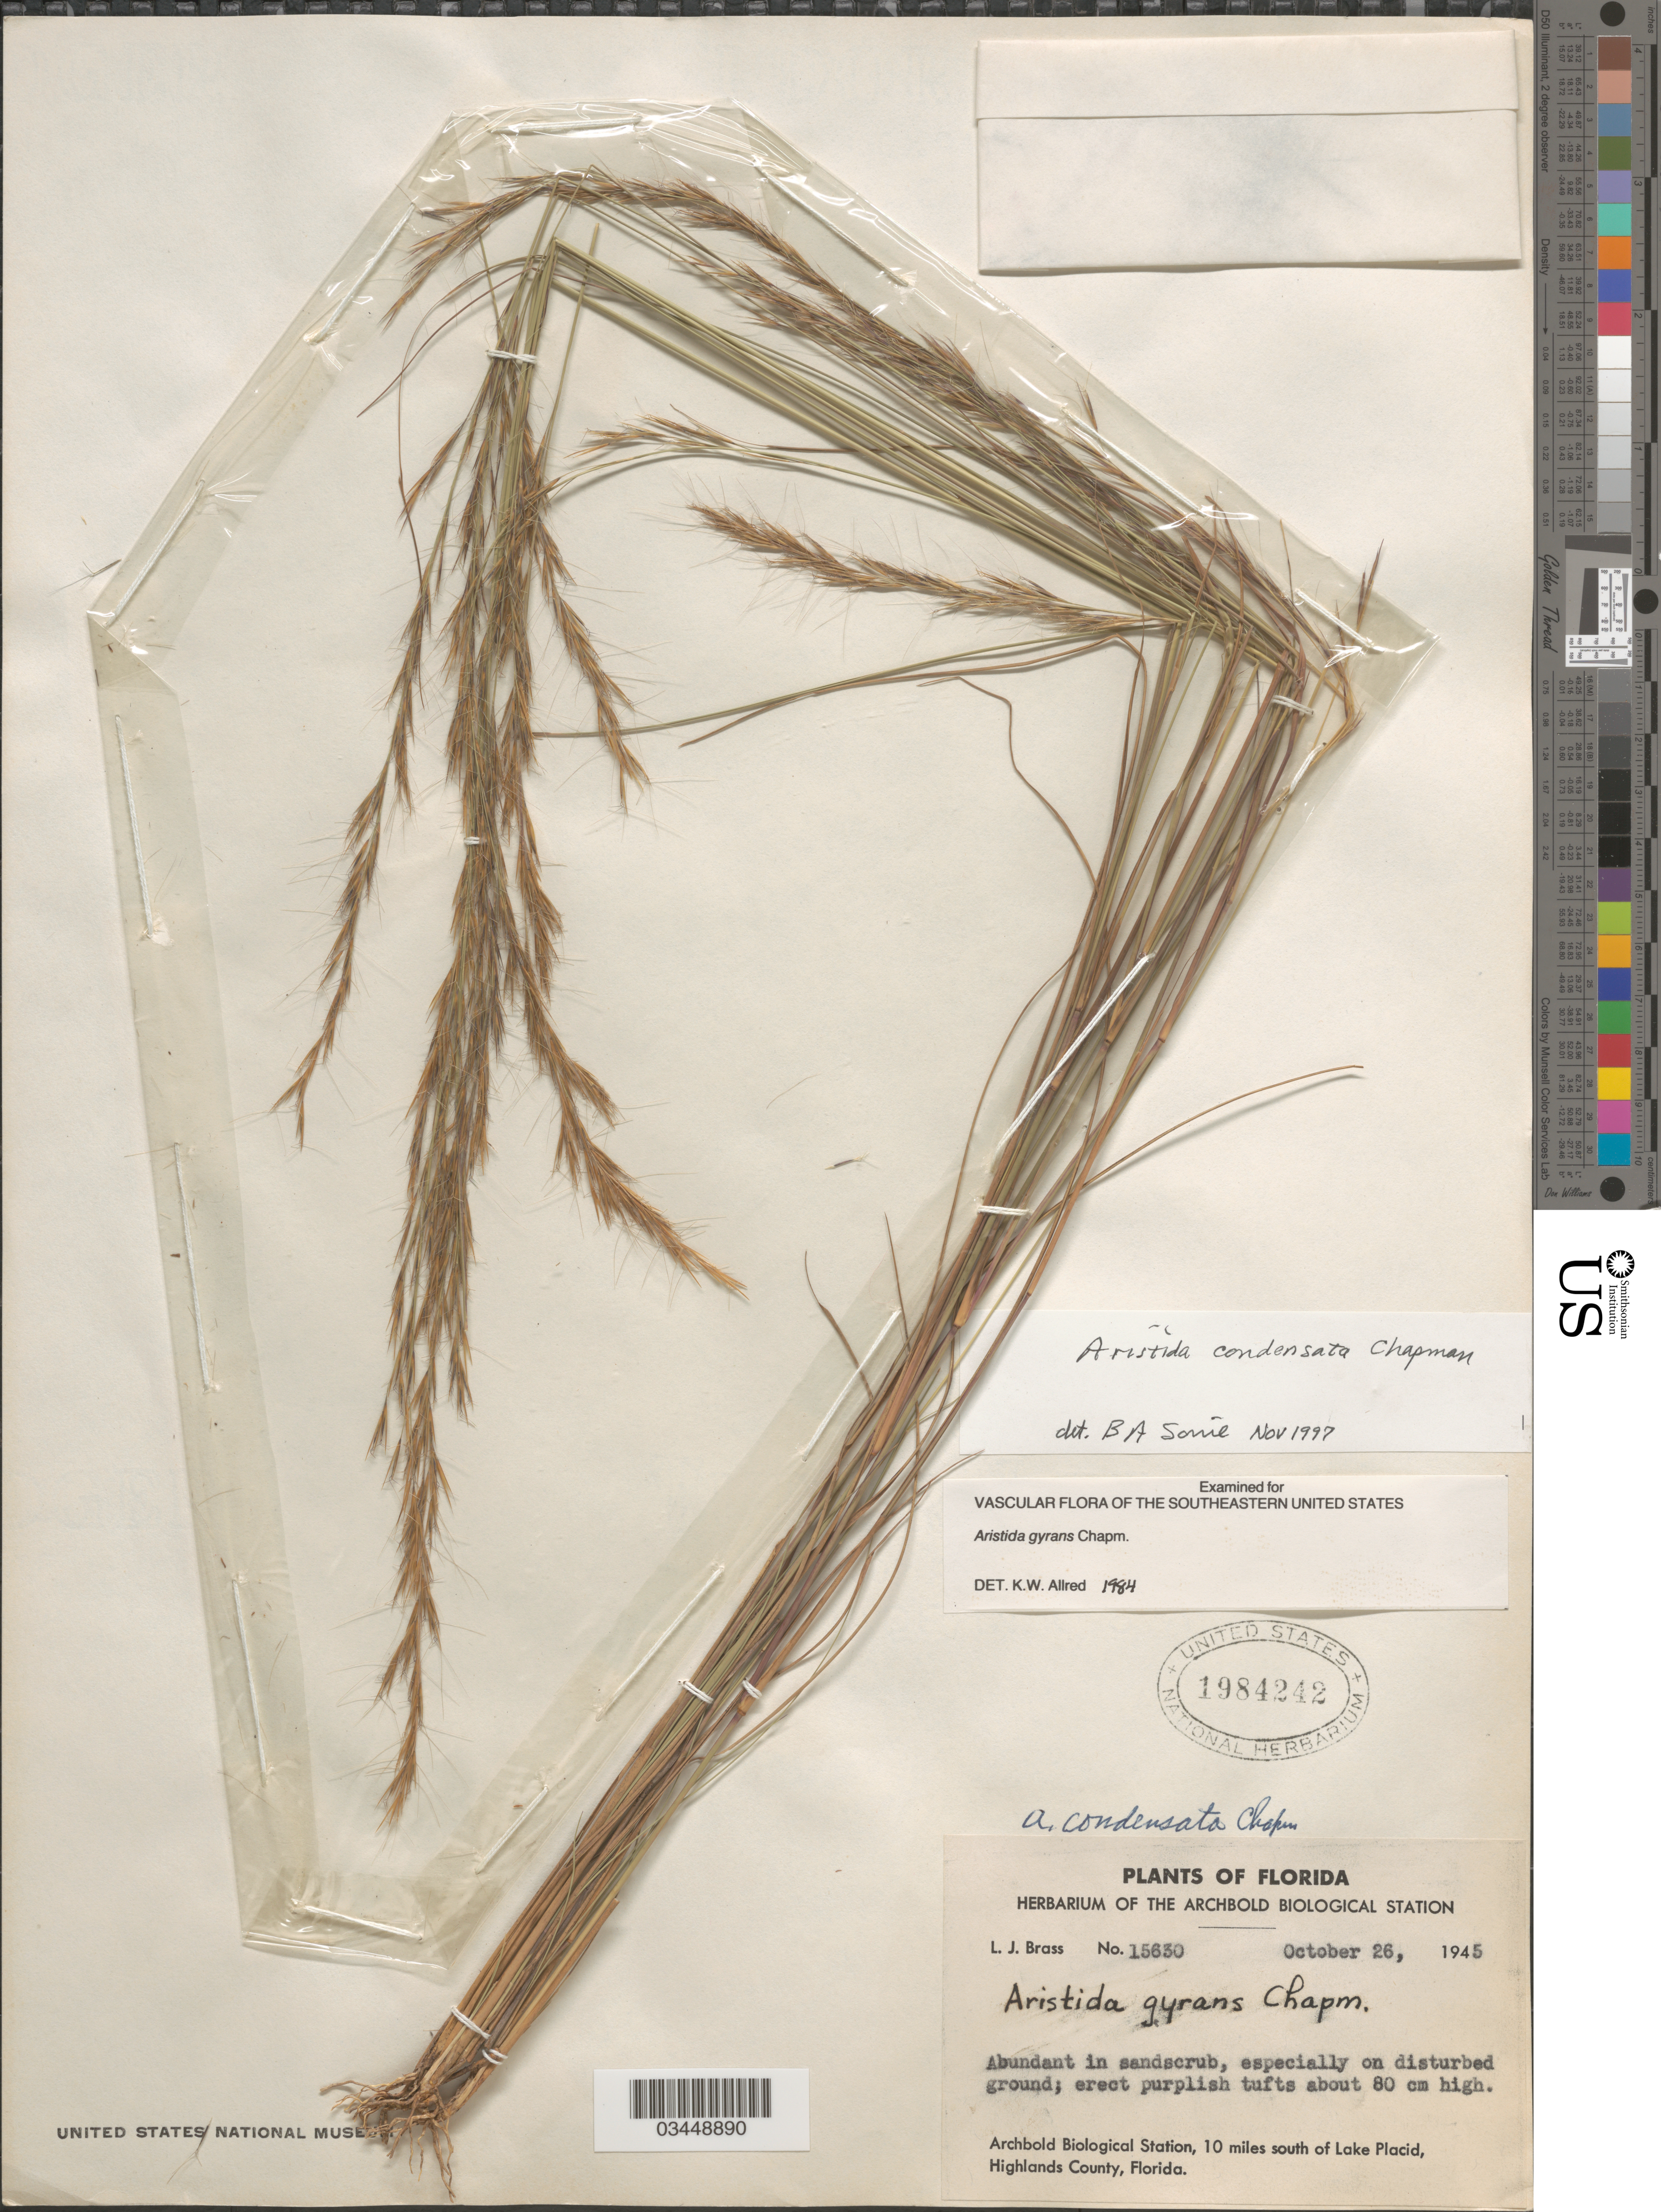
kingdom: Plantae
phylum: Tracheophyta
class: Liliopsida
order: Poales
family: Poaceae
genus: Aristida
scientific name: Aristida condensata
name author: Chapm.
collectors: L. J. Brass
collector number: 15630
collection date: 1945-10-26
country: United States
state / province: Florida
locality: Archbold Biological Station, 10 miles south of Lake Placid, Highlands County.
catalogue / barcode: US 1984242